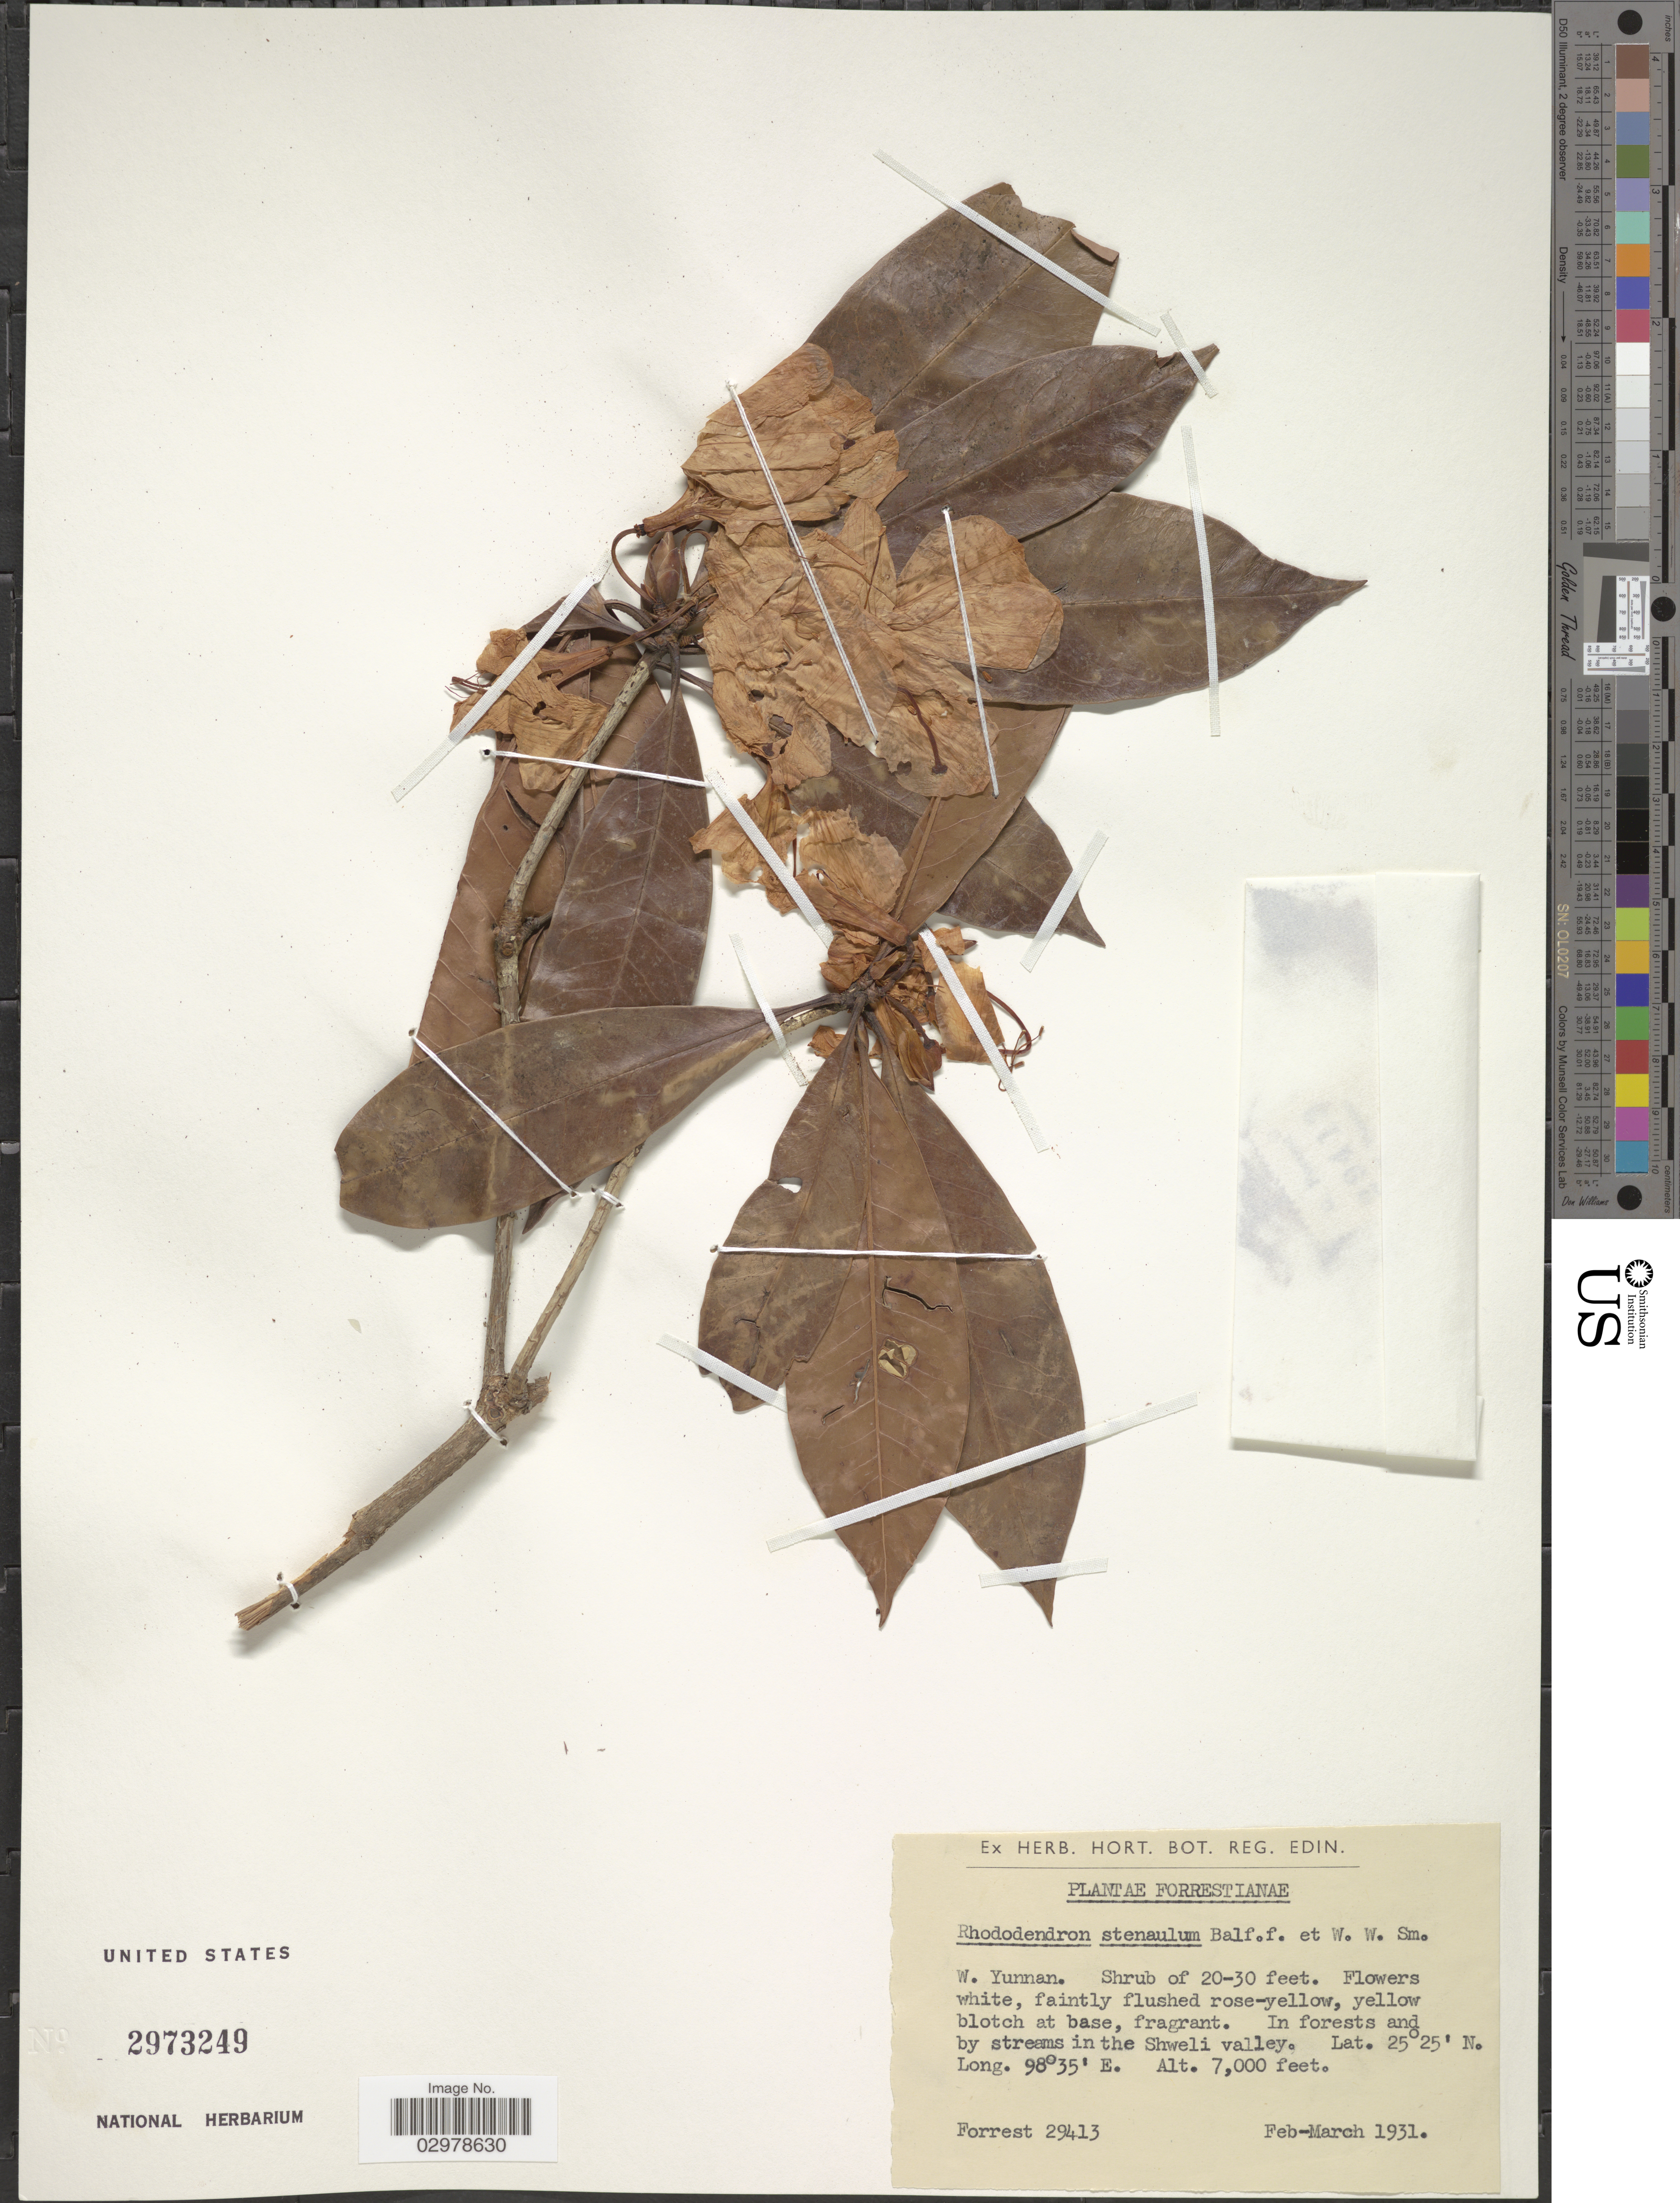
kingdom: Plantae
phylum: Tracheophyta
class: Magnoliopsida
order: Ericales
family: Ericaceae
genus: Rhododendron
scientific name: Rhododendron stenaulum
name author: Balf. f. & W.W. Sm.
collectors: -. Forrest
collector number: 29413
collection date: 1931-02/1931-03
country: China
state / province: Yunnan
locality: W. Yunnan. In forests and by streams in the Shweli valley.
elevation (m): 2134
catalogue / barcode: US 2973249